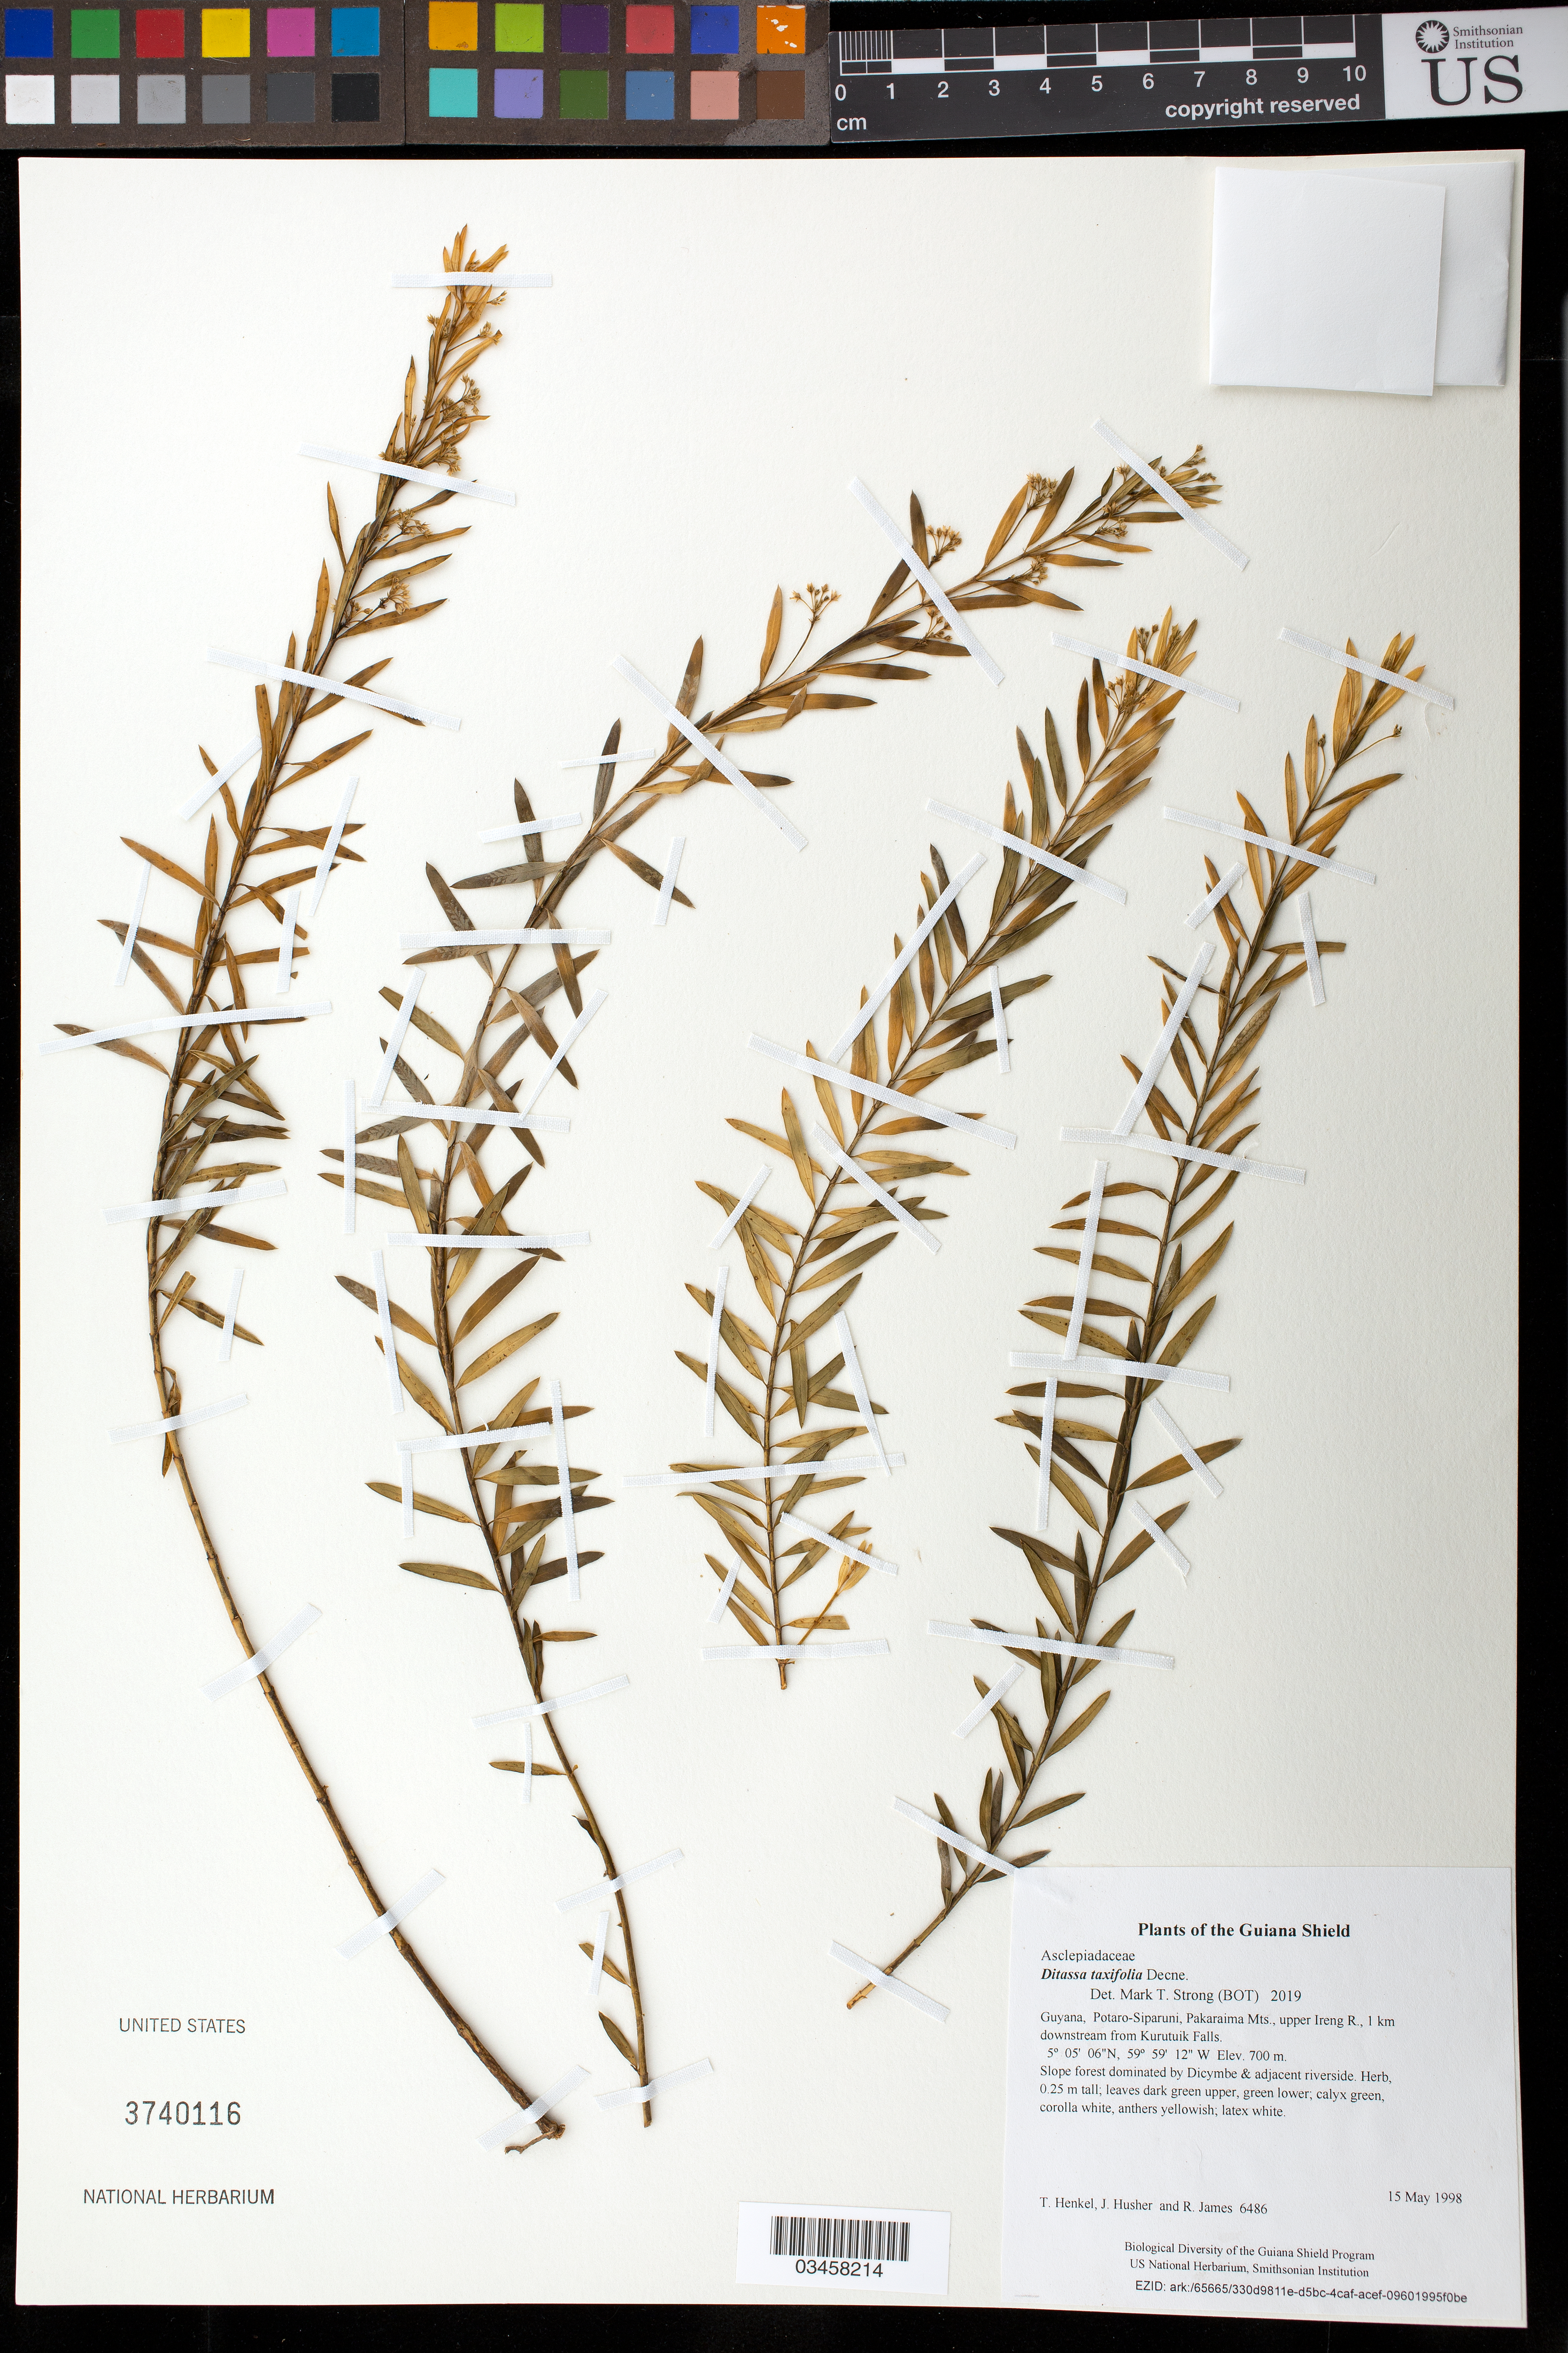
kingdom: Plantae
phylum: Tracheophyta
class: Magnoliopsida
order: Gentianales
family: Apocynaceae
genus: Ditassa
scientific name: Ditassa taxifolia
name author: Decne.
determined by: Strong, Mark T., (BOT), Smithsonian Institution - National Museum of Natural History (UNITED STATES)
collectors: T. Henkel, J. Husher & R. James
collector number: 6486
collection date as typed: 15 May 1998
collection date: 1998-05-15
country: Guyana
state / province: Potaro-Siparuni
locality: Pakaraima Mts., upper Ireng R., 1 km downstream from Kurutuik Falls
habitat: Slope forest dominated by Dicymbe & adjacent riverside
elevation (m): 700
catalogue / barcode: US 3740116